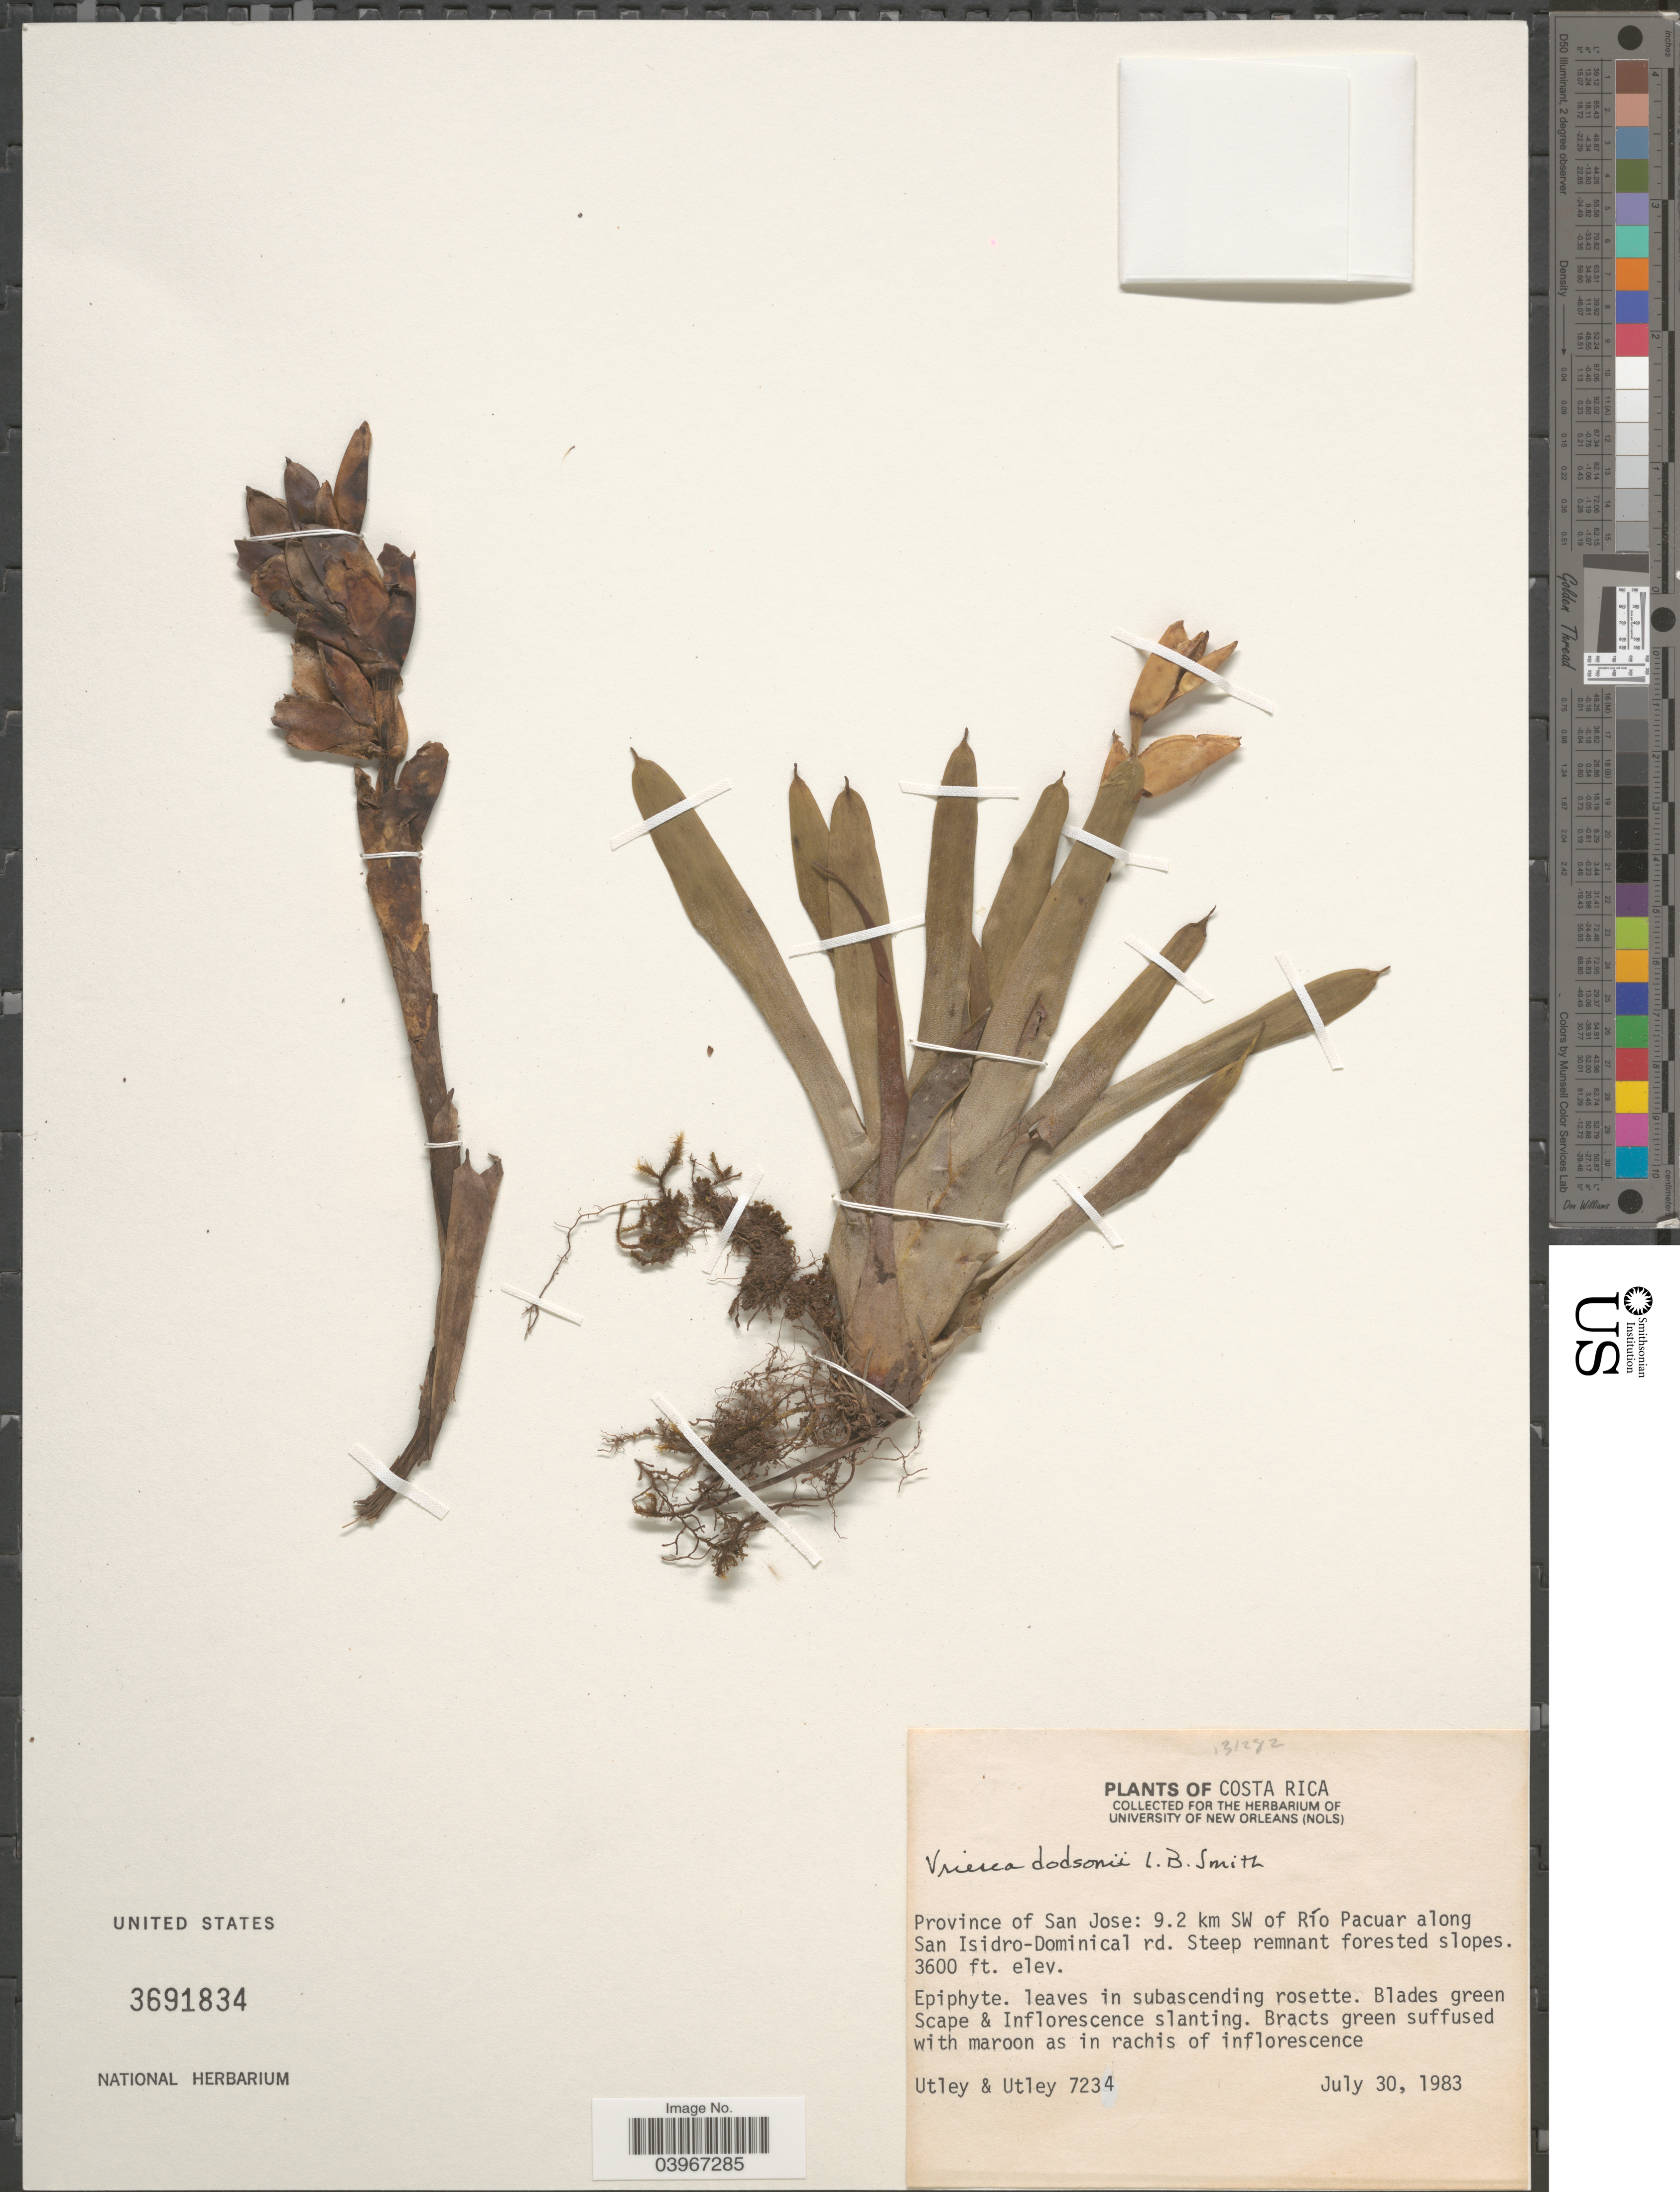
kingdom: Plantae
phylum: Tracheophyta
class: Liliopsida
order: Poales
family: Bromeliaceae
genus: Werauhia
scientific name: Werauhia dodsonii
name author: (L.B. Sm.) J.R. Grant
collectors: Utley & Utley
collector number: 7234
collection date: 1983-07-30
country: Costa Rica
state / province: San José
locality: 9.2 km SW of Río Pacuar along San Isidro-Dominical rd. Steep remnant forested slopes.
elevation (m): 1097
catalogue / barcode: US 3691834